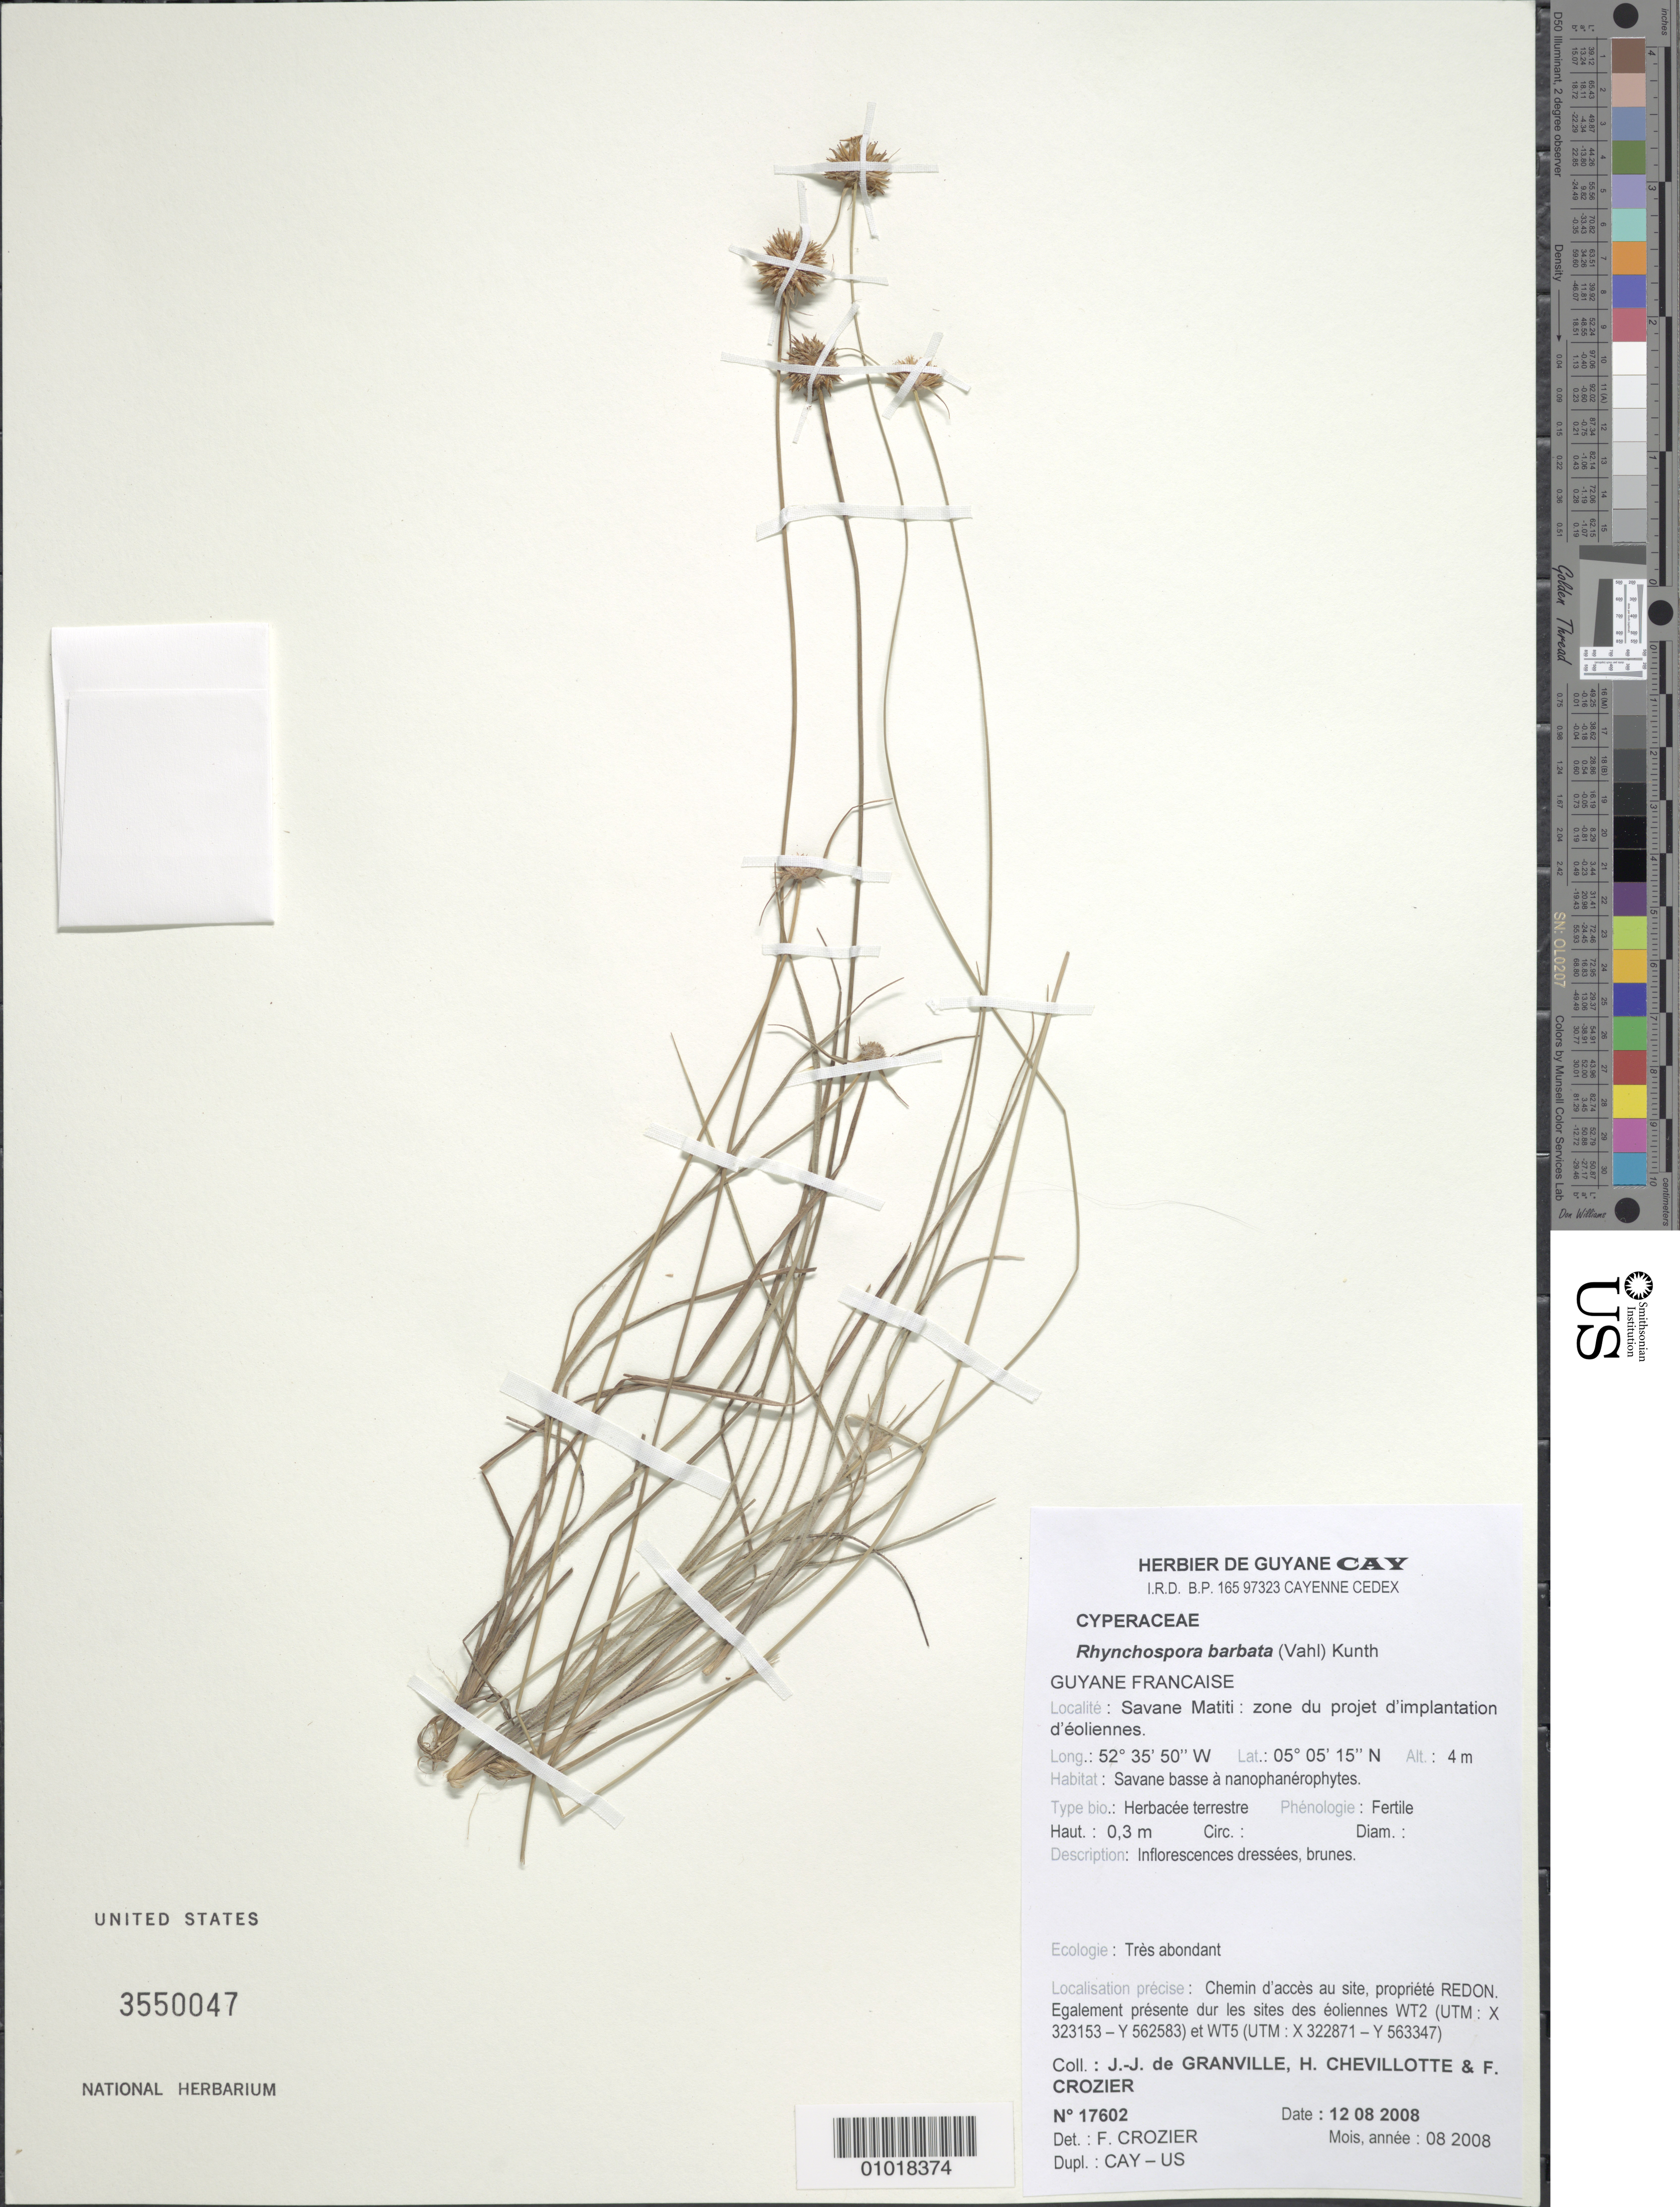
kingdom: Plantae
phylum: Tracheophyta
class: Liliopsida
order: Poales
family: Cyperaceae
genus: Rhynchospora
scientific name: Rhynchospora barbata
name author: (Vahl) Kunth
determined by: Alves, K.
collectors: J.-J. de Granville, H. Chevillotte & F. Crozier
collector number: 17602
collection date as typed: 12-Aug-08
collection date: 2008-08-12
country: French Guiana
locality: Savane Matiti: zone du projet d'implanation d'éoliennes. Chemin d'acces au site: propriete REDON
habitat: Savane basse a nanophaneophytes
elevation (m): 4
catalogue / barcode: US 3550047